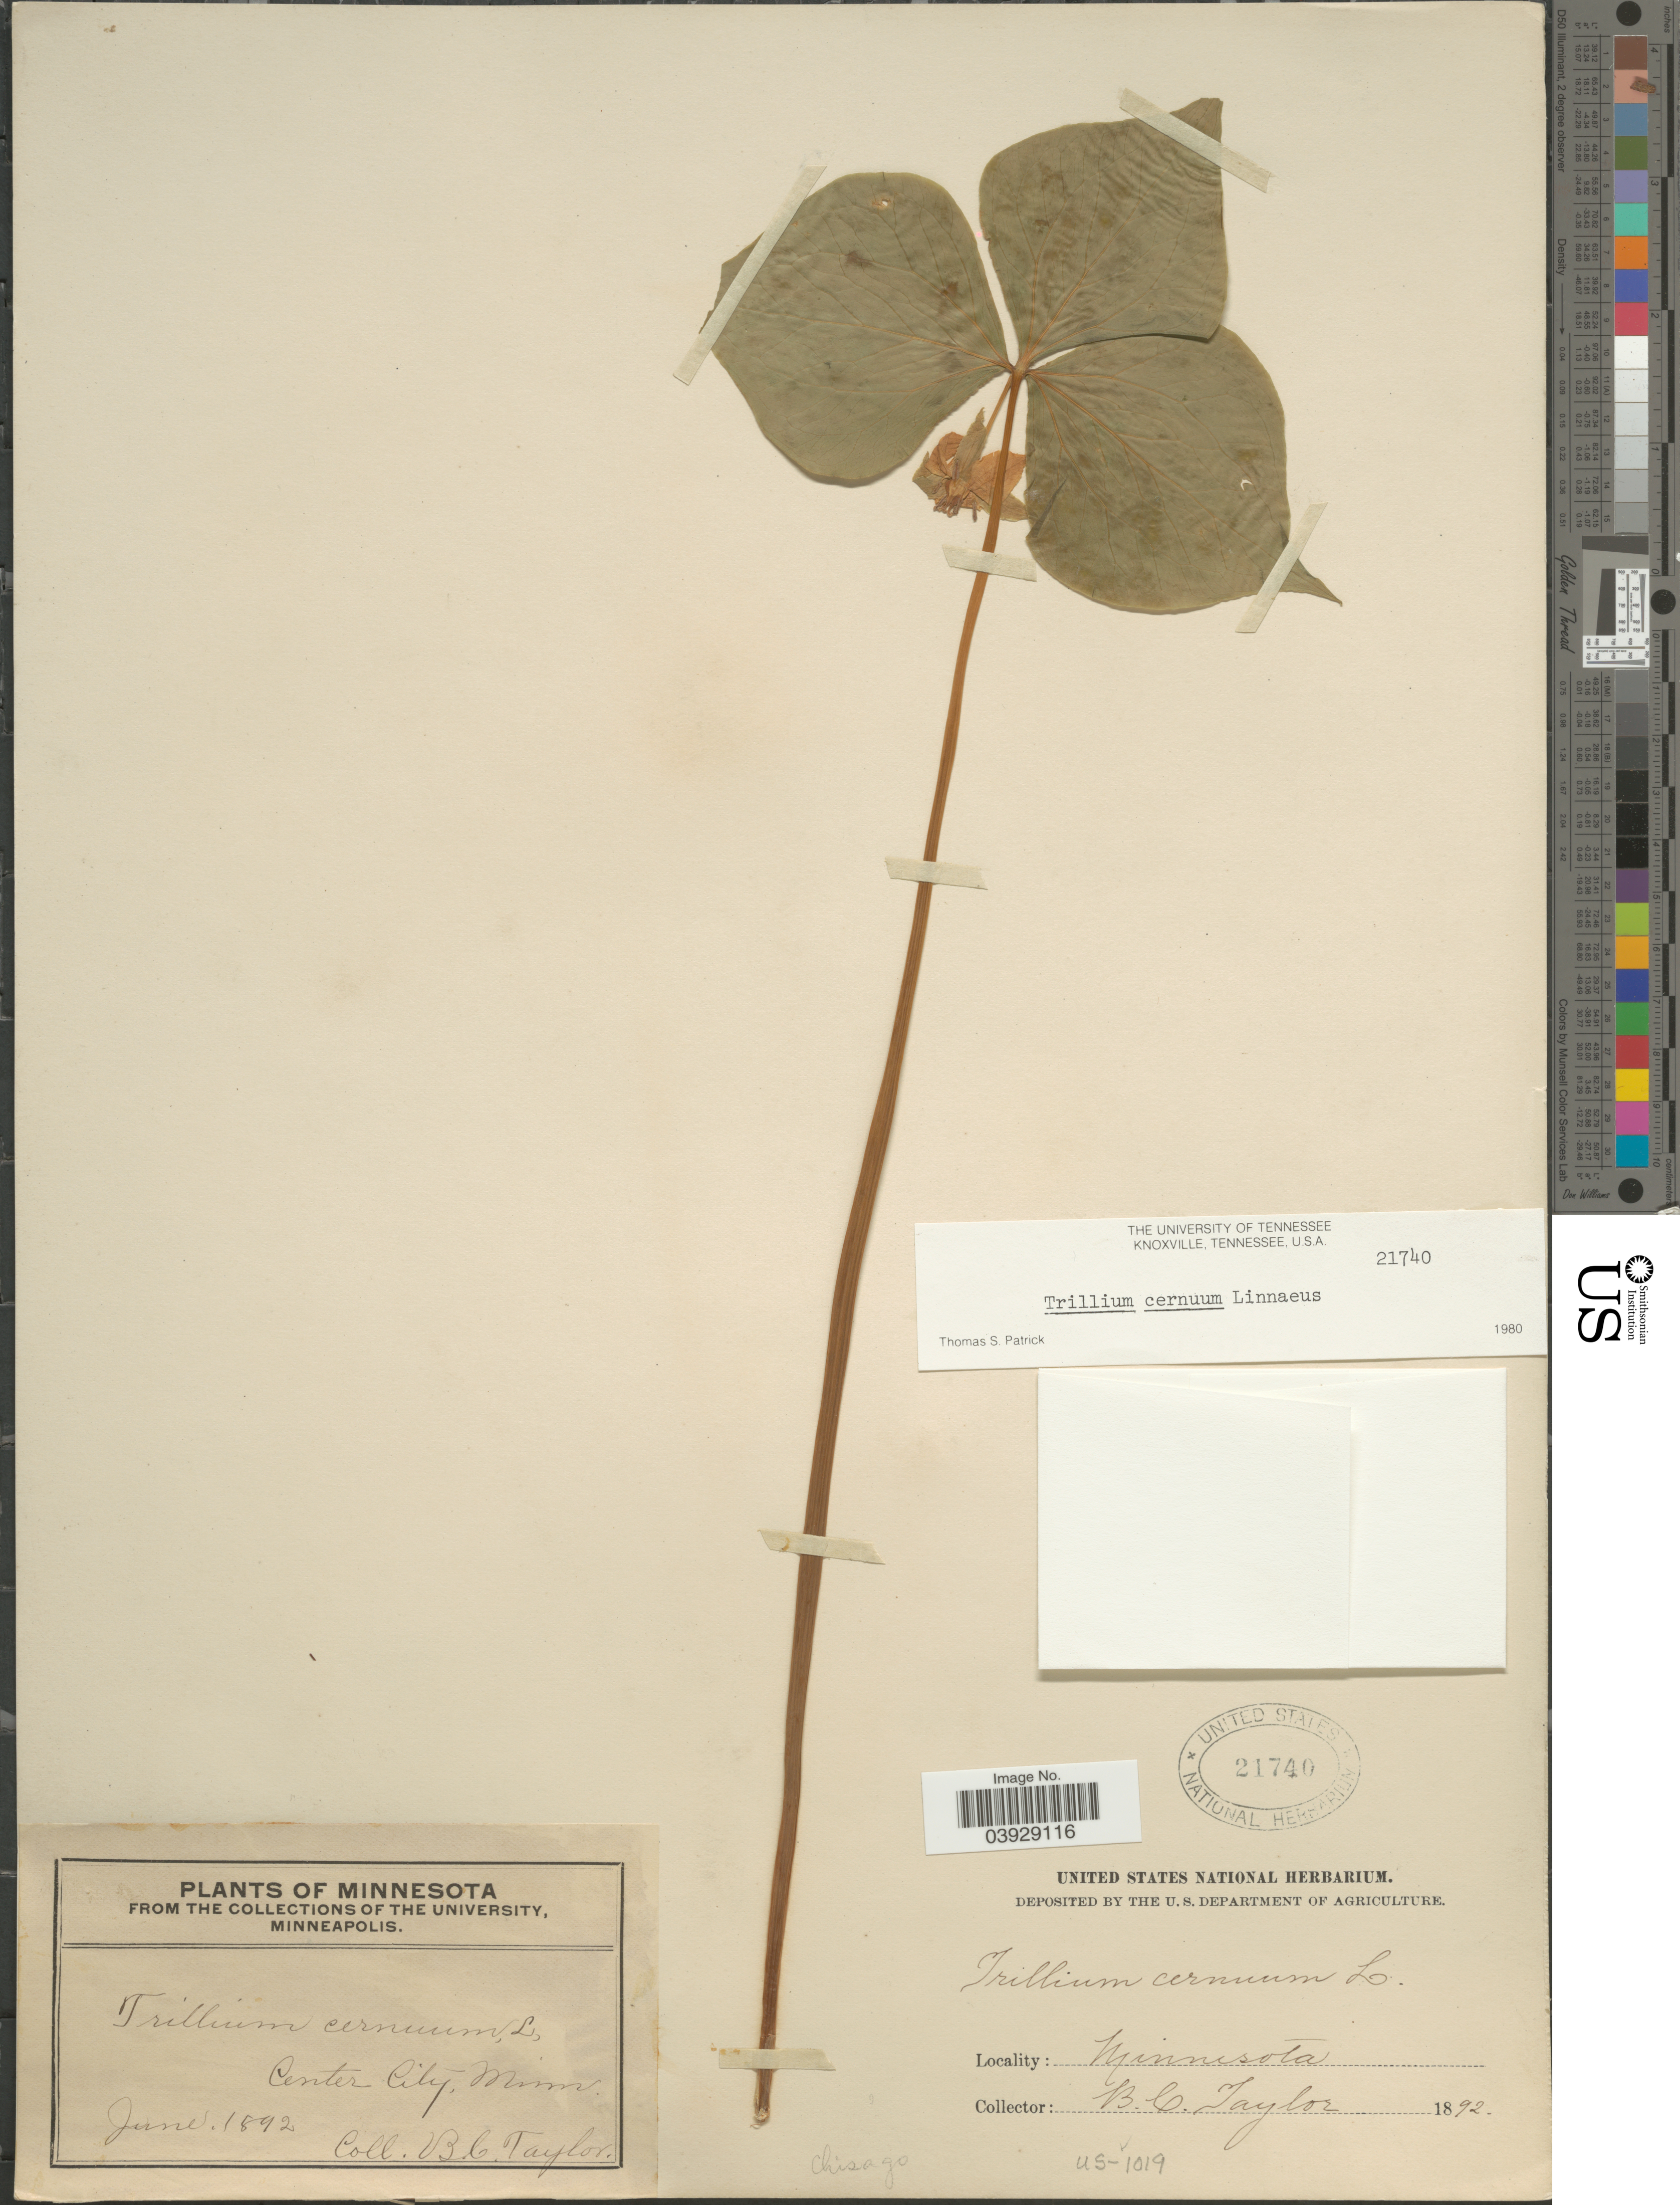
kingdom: Plantae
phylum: Tracheophyta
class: Liliopsida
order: Liliales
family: Melanthiaceae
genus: Trillium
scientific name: Trillium cernuum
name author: L.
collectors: B. C. Taylor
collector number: US-1019?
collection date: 1892-06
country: United States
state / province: Minnesota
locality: Center City. Chisago.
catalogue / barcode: US 21740